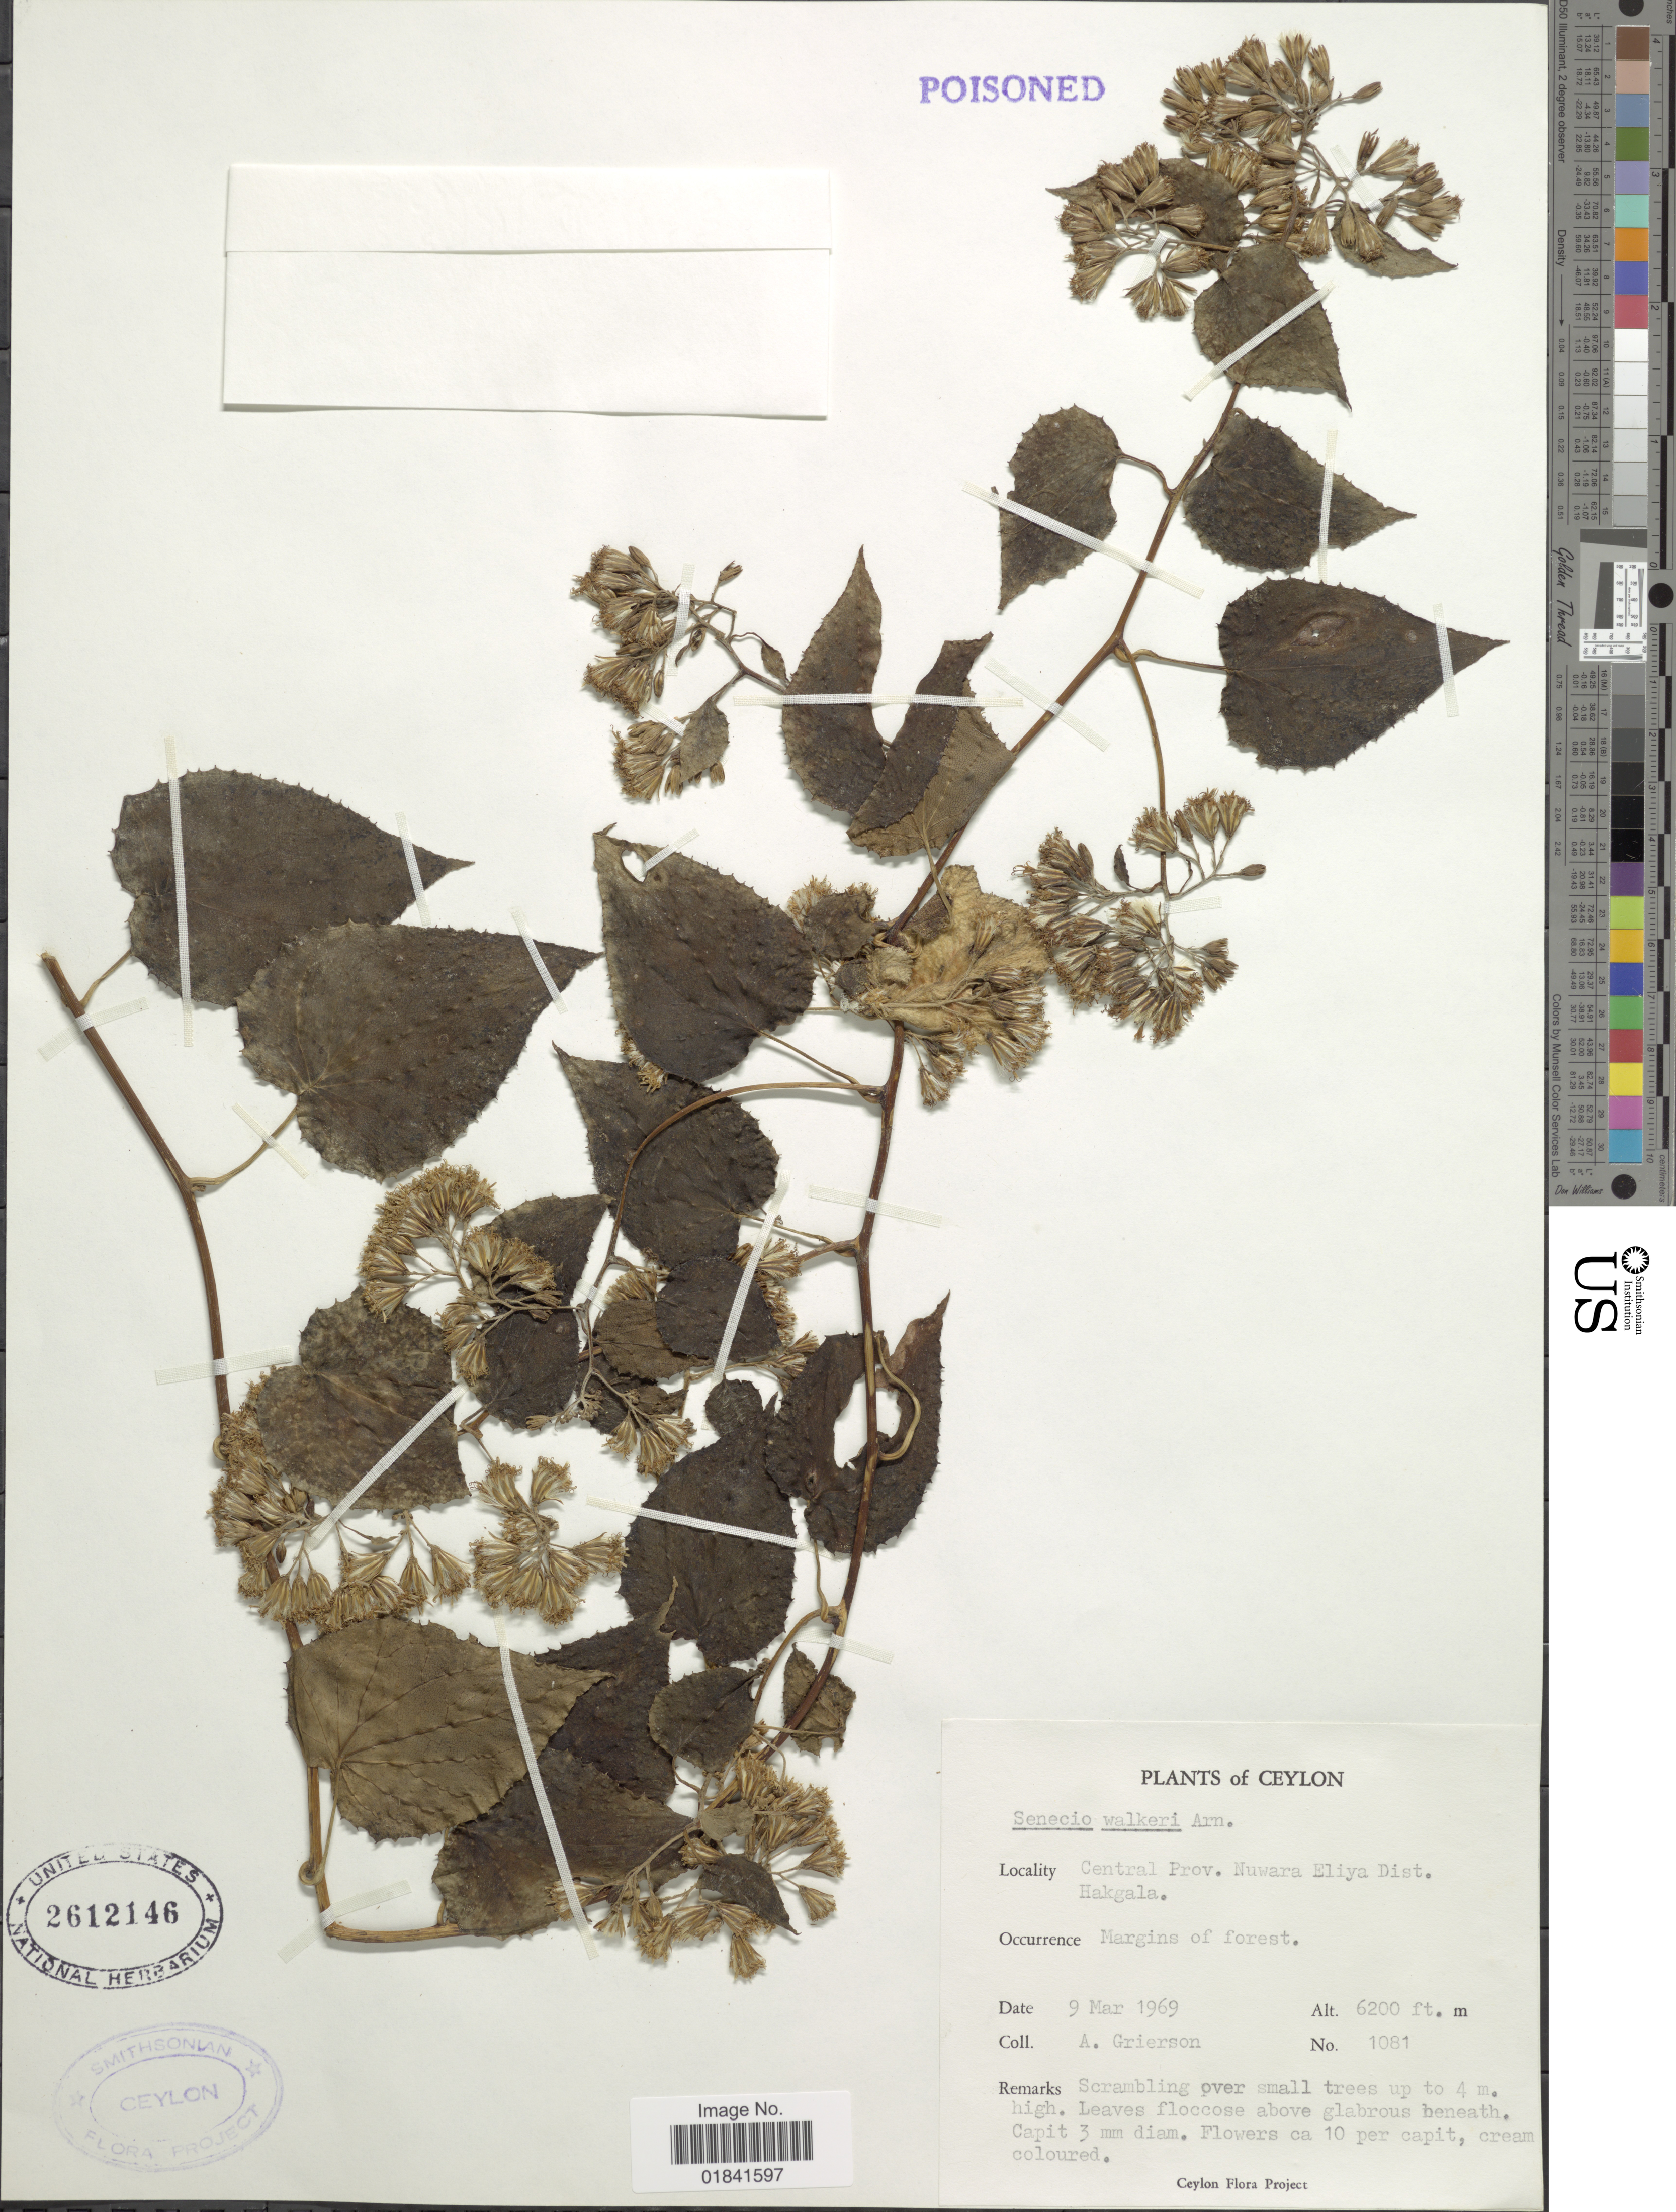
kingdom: Plantae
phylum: Tracheophyta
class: Magnoliopsida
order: Asterales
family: Asteraceae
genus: Senecio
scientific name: Senecio walkeri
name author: Arn.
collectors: A. Grierson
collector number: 1081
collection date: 1969-03-09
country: Sri Lanka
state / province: Central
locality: Ceylon, Central Prov. Nuwara Eliya Dist. Hakgala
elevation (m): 1890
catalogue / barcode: US 2612146